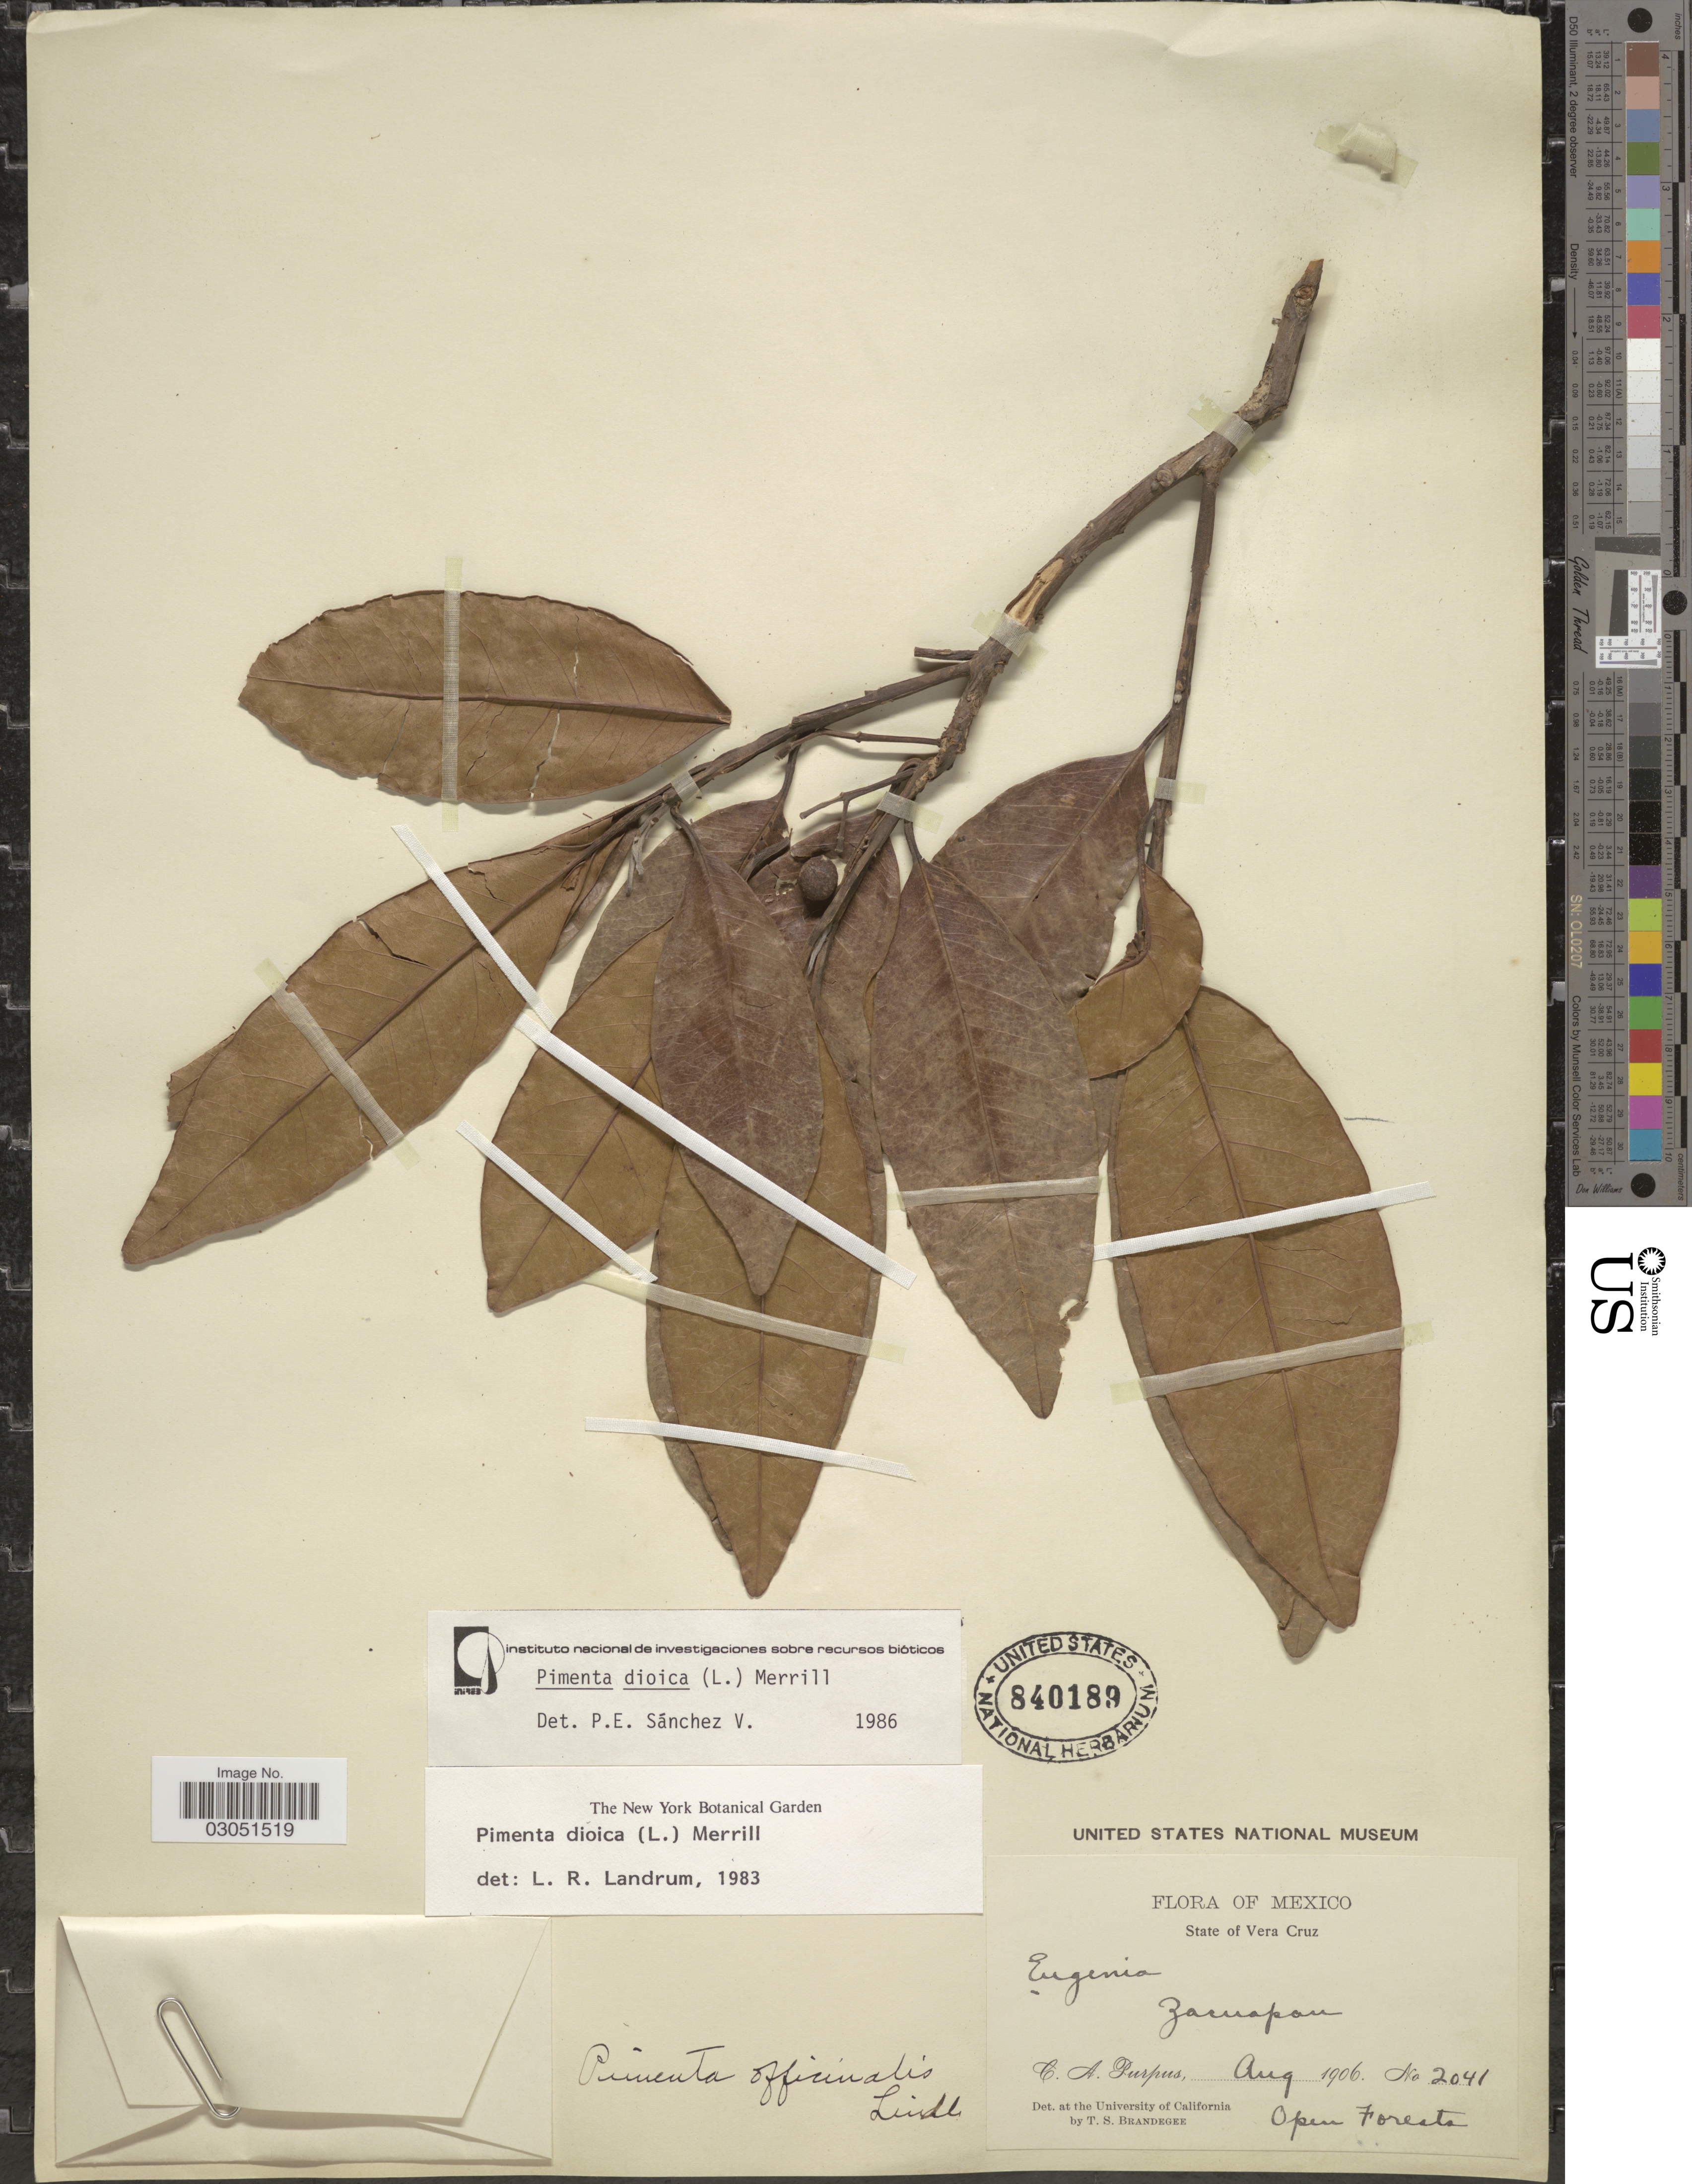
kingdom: Plantae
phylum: Tracheophyta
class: Magnoliopsida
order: Myrtales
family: Myrtaceae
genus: Pimenta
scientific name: Pimenta dioica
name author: (L.) Merr.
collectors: C. A. Purpus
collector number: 2041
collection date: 1906-08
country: Mexico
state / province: Veracruz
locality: State of Vera Cruz, Zacuapan.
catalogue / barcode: US 840189